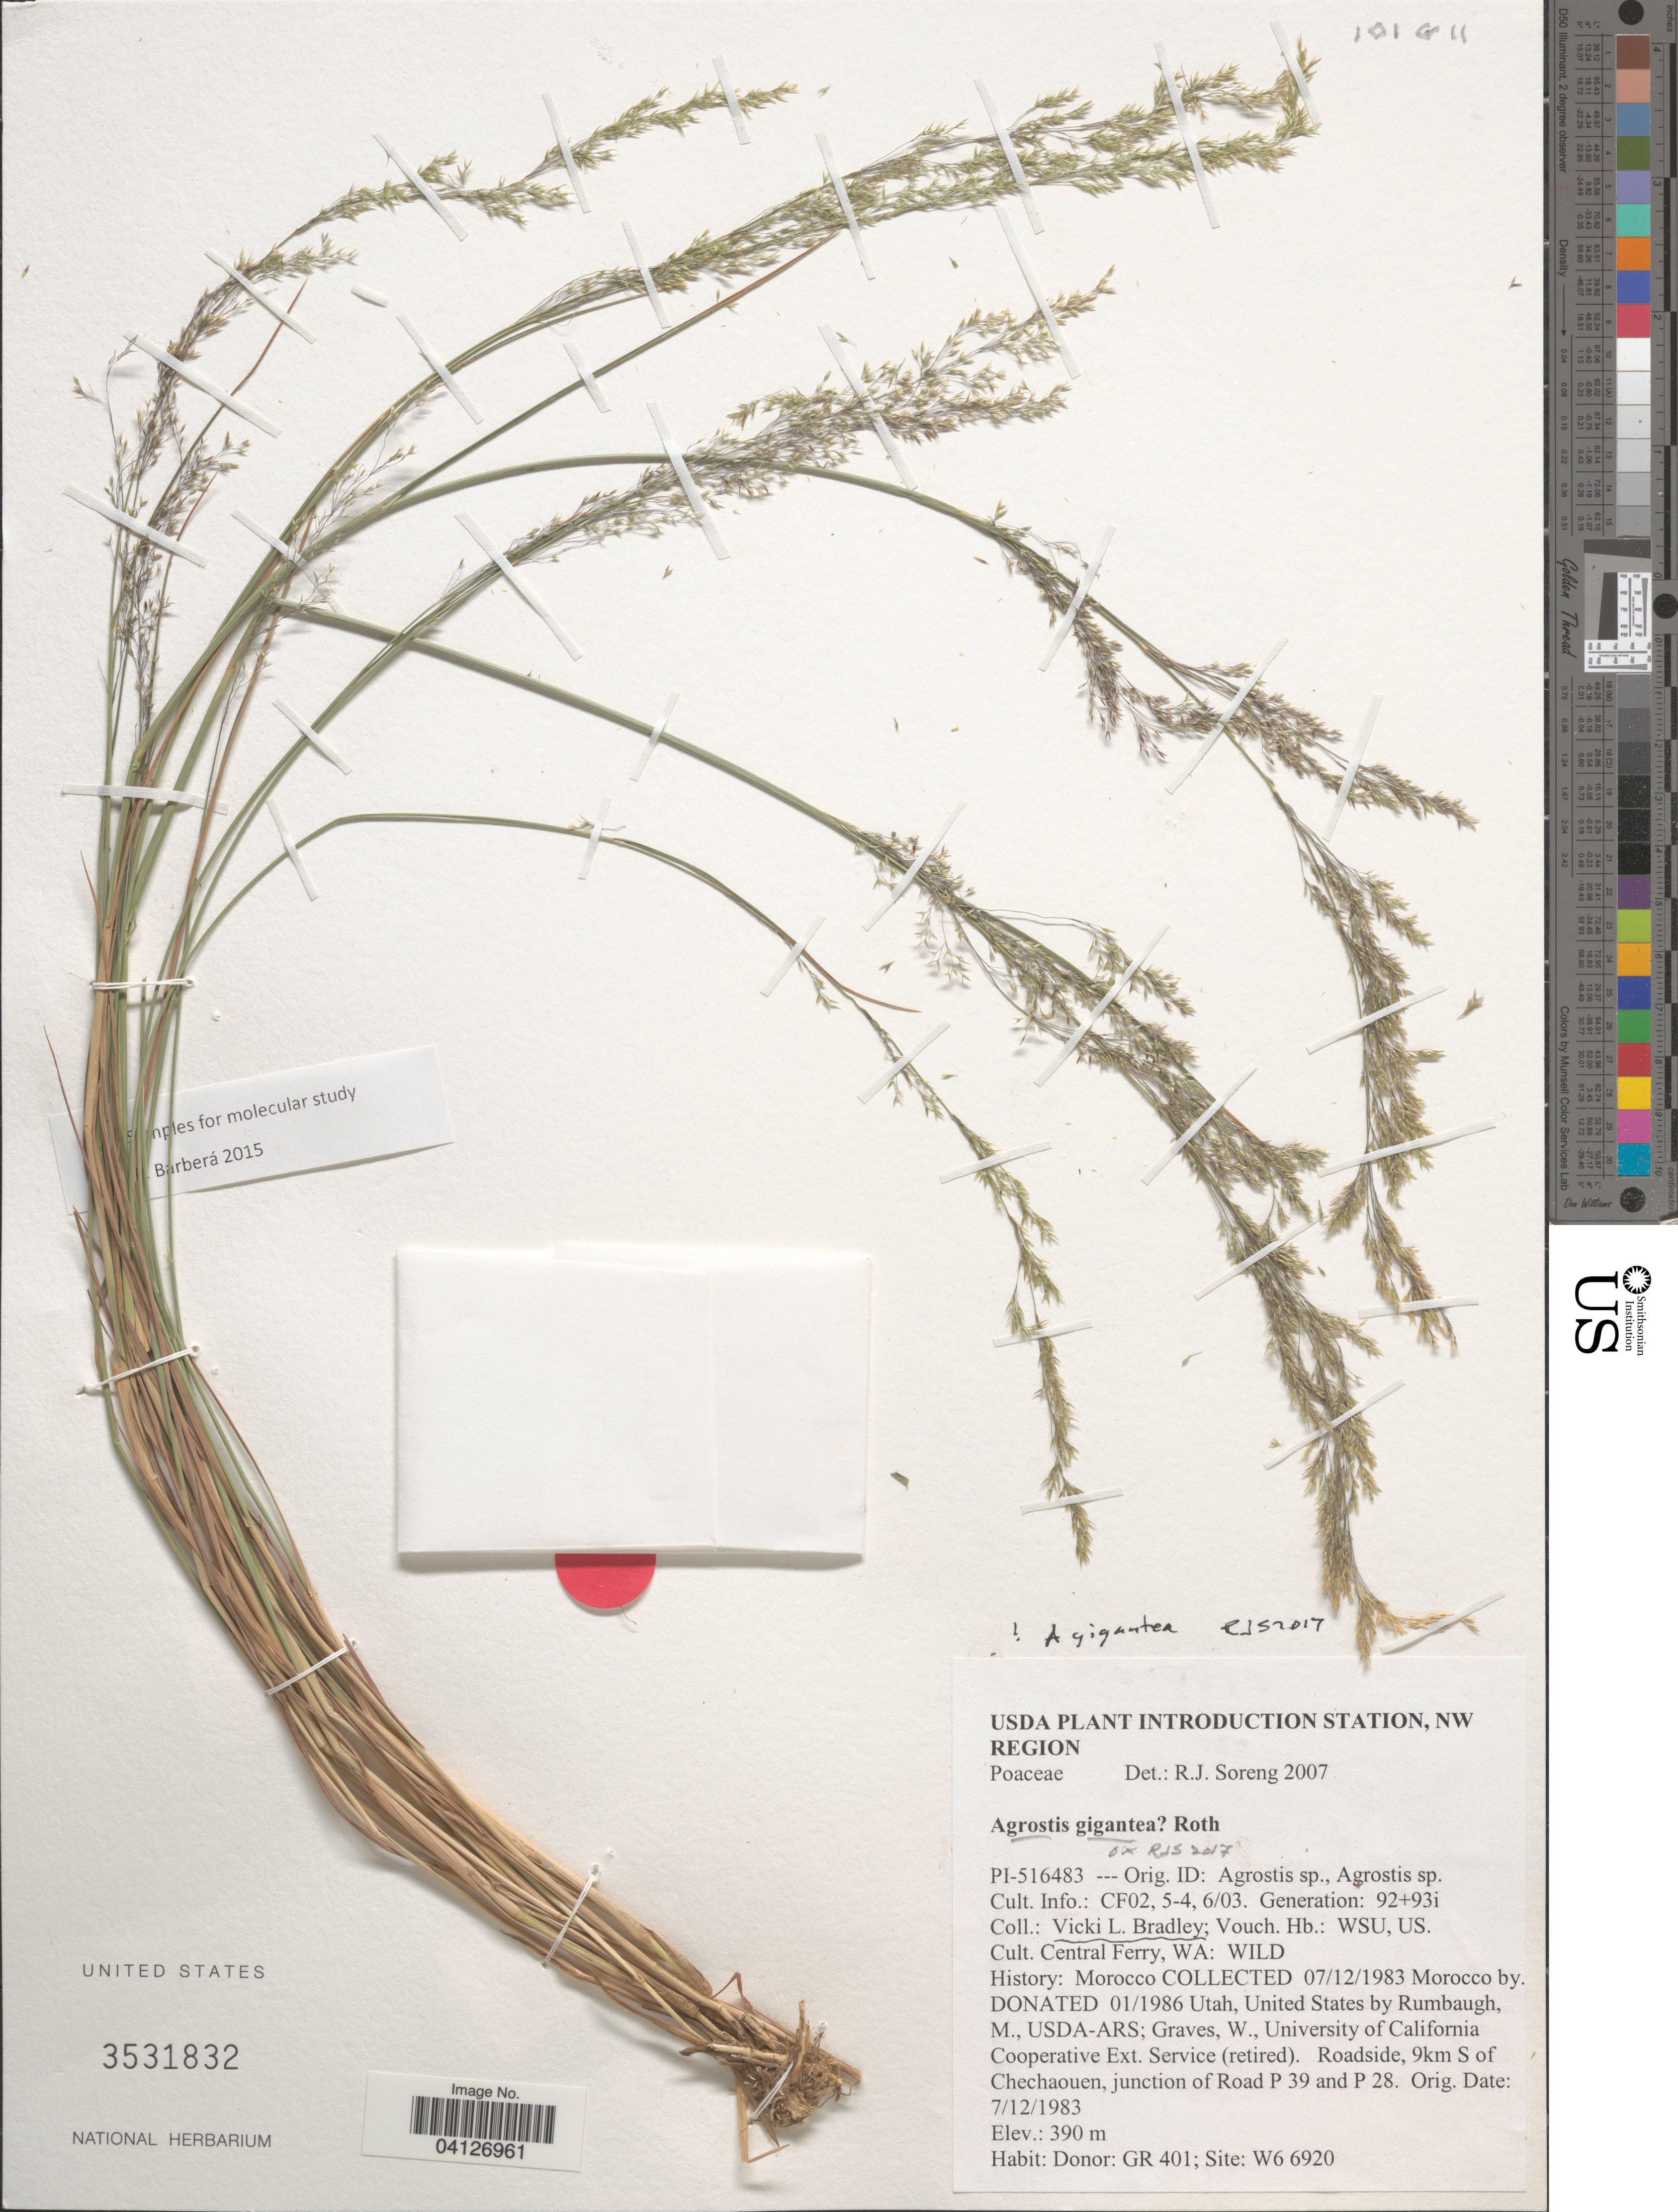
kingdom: Plantae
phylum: Tracheophyta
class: Liliopsida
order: Poales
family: Poaceae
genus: Agrostis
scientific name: Agrostis gigantea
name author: Roth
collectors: V. Bradley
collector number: PI-516483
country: United States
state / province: Washington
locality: CF02, 5-4, 6/03. Cult. Central Ferry.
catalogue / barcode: US 3531832